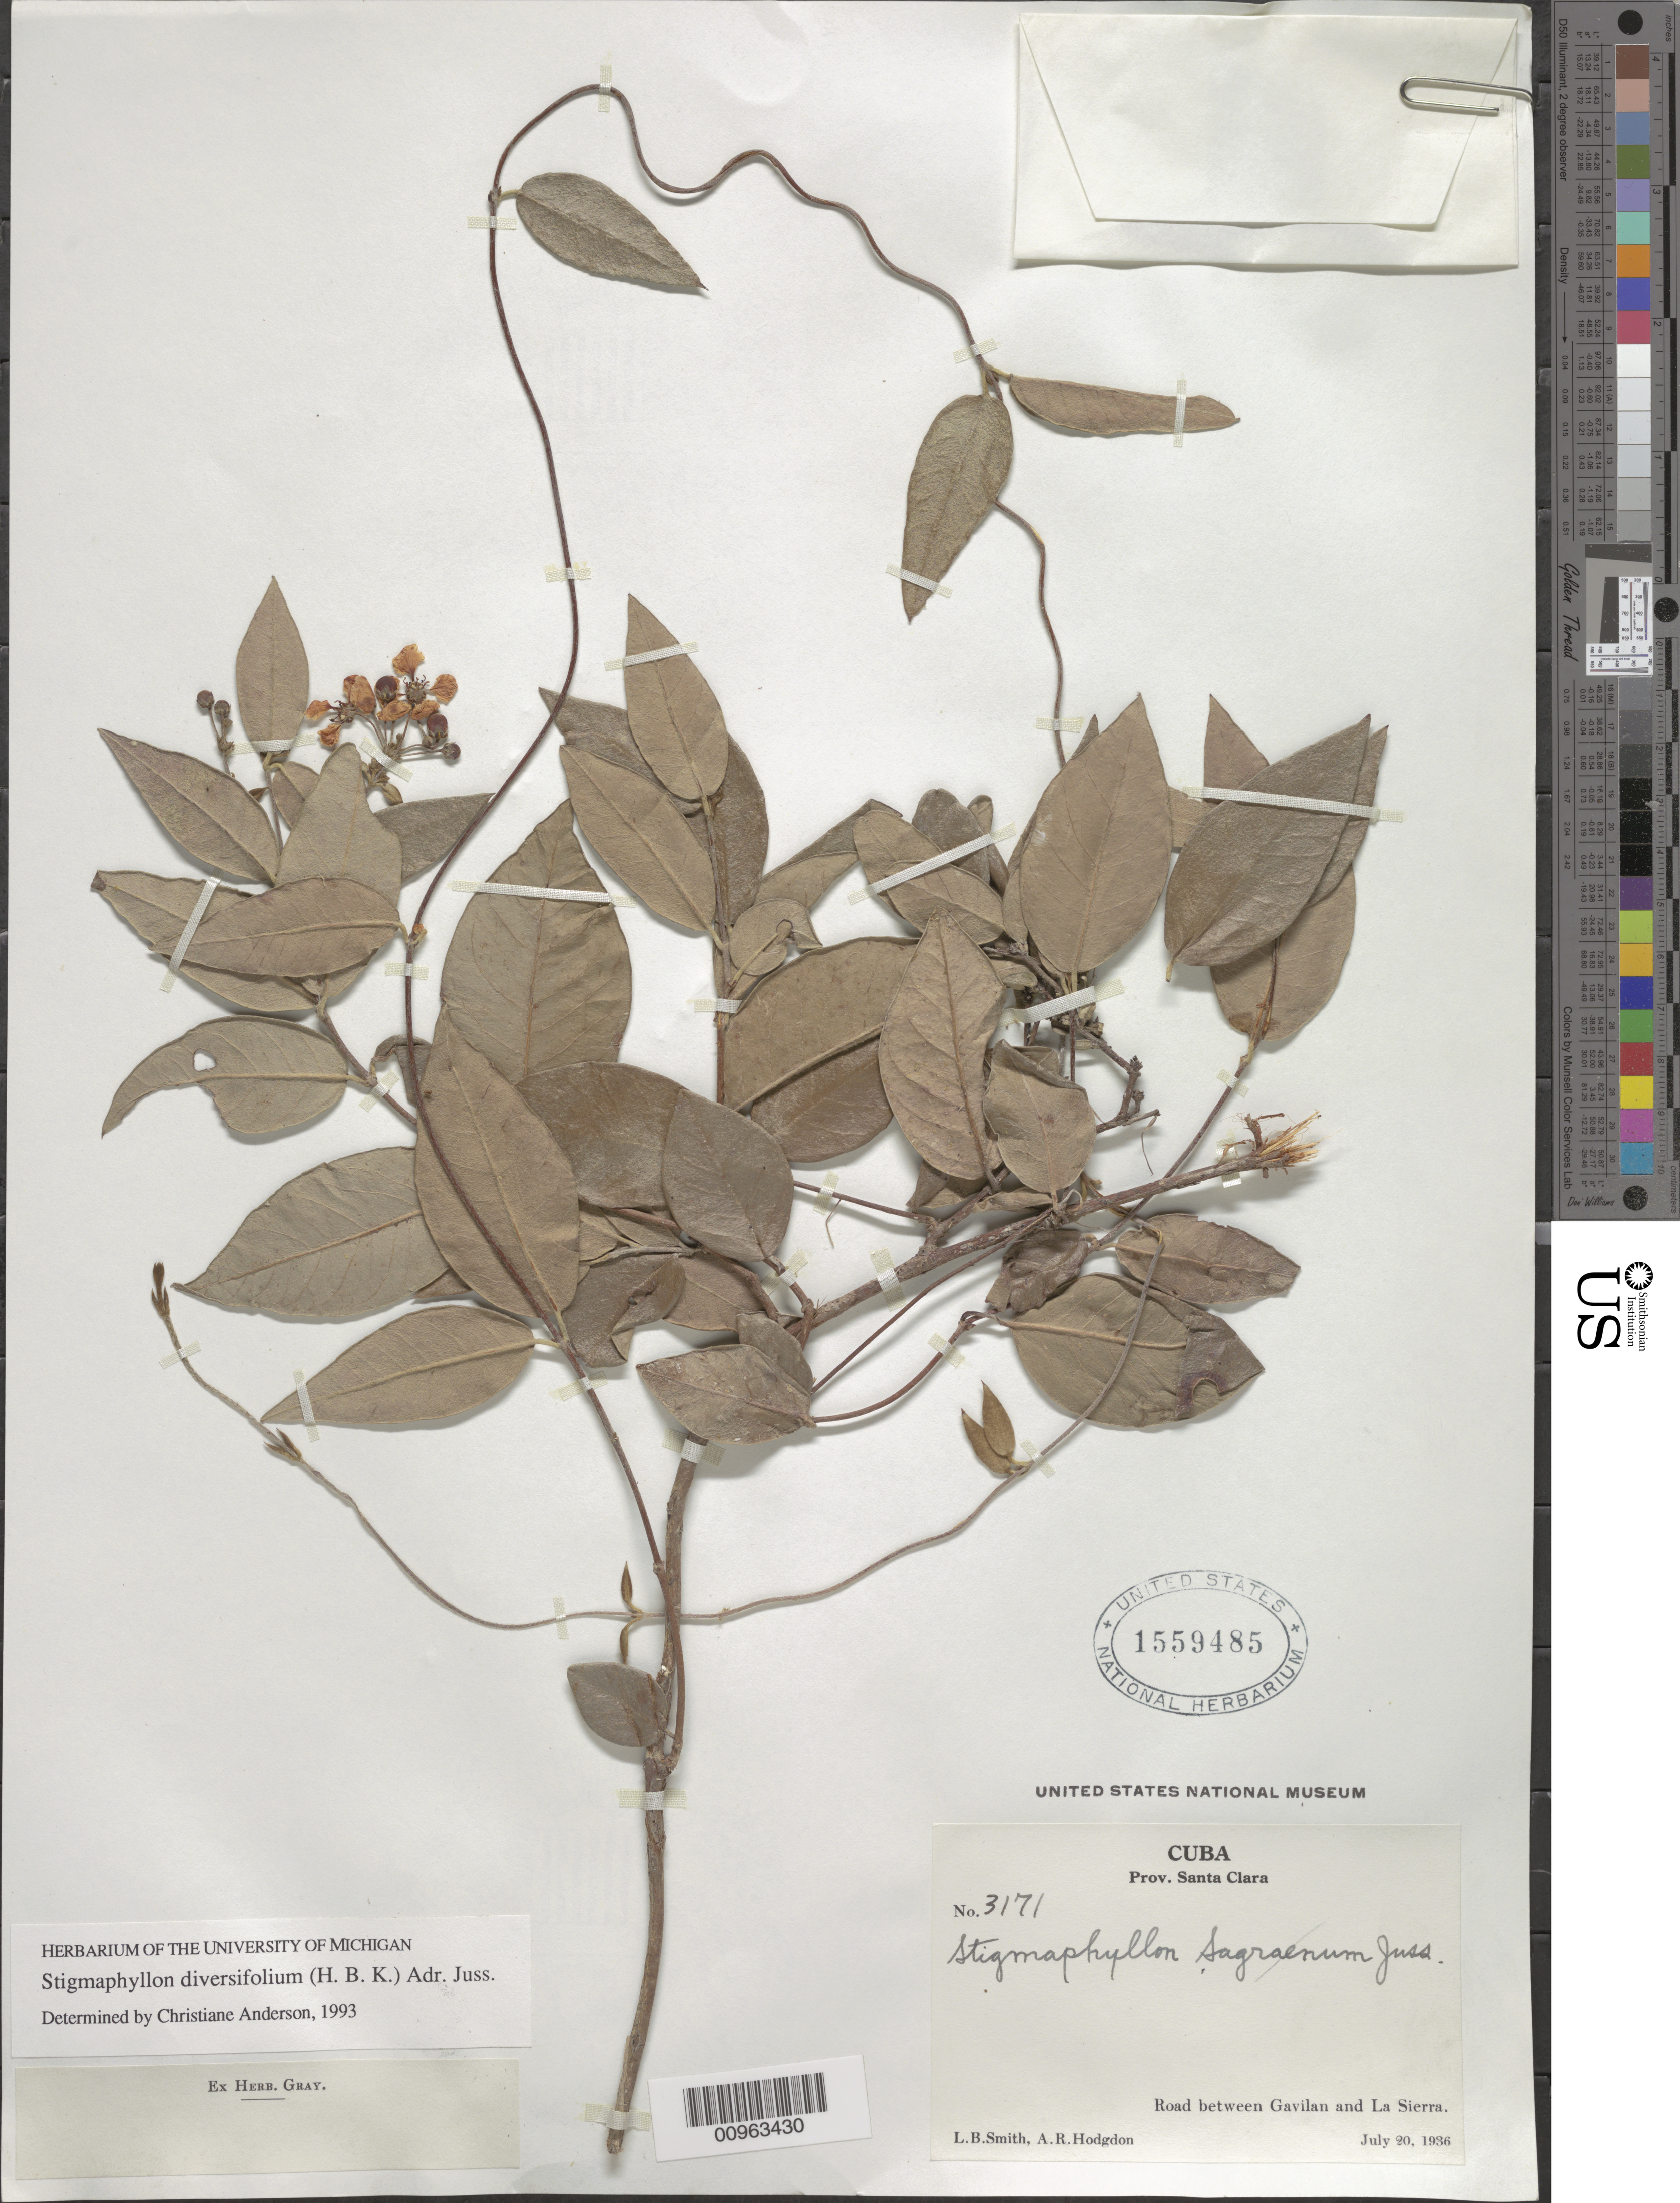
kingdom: Plantae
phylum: Tracheophyta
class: Magnoliopsida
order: Malpighiales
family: Malpighiaceae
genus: Stigmaphyllon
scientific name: Stigmaphyllon diversifolium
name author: (Kunth) A. Juss.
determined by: Anderson, C.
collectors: L. Smith & A. R. Hodgdon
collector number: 3171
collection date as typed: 20 Jul 1936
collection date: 1936-07-20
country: Cuba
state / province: Las Villas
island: Cuba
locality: Road between Gavilan and La Sierra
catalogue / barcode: US 1559485